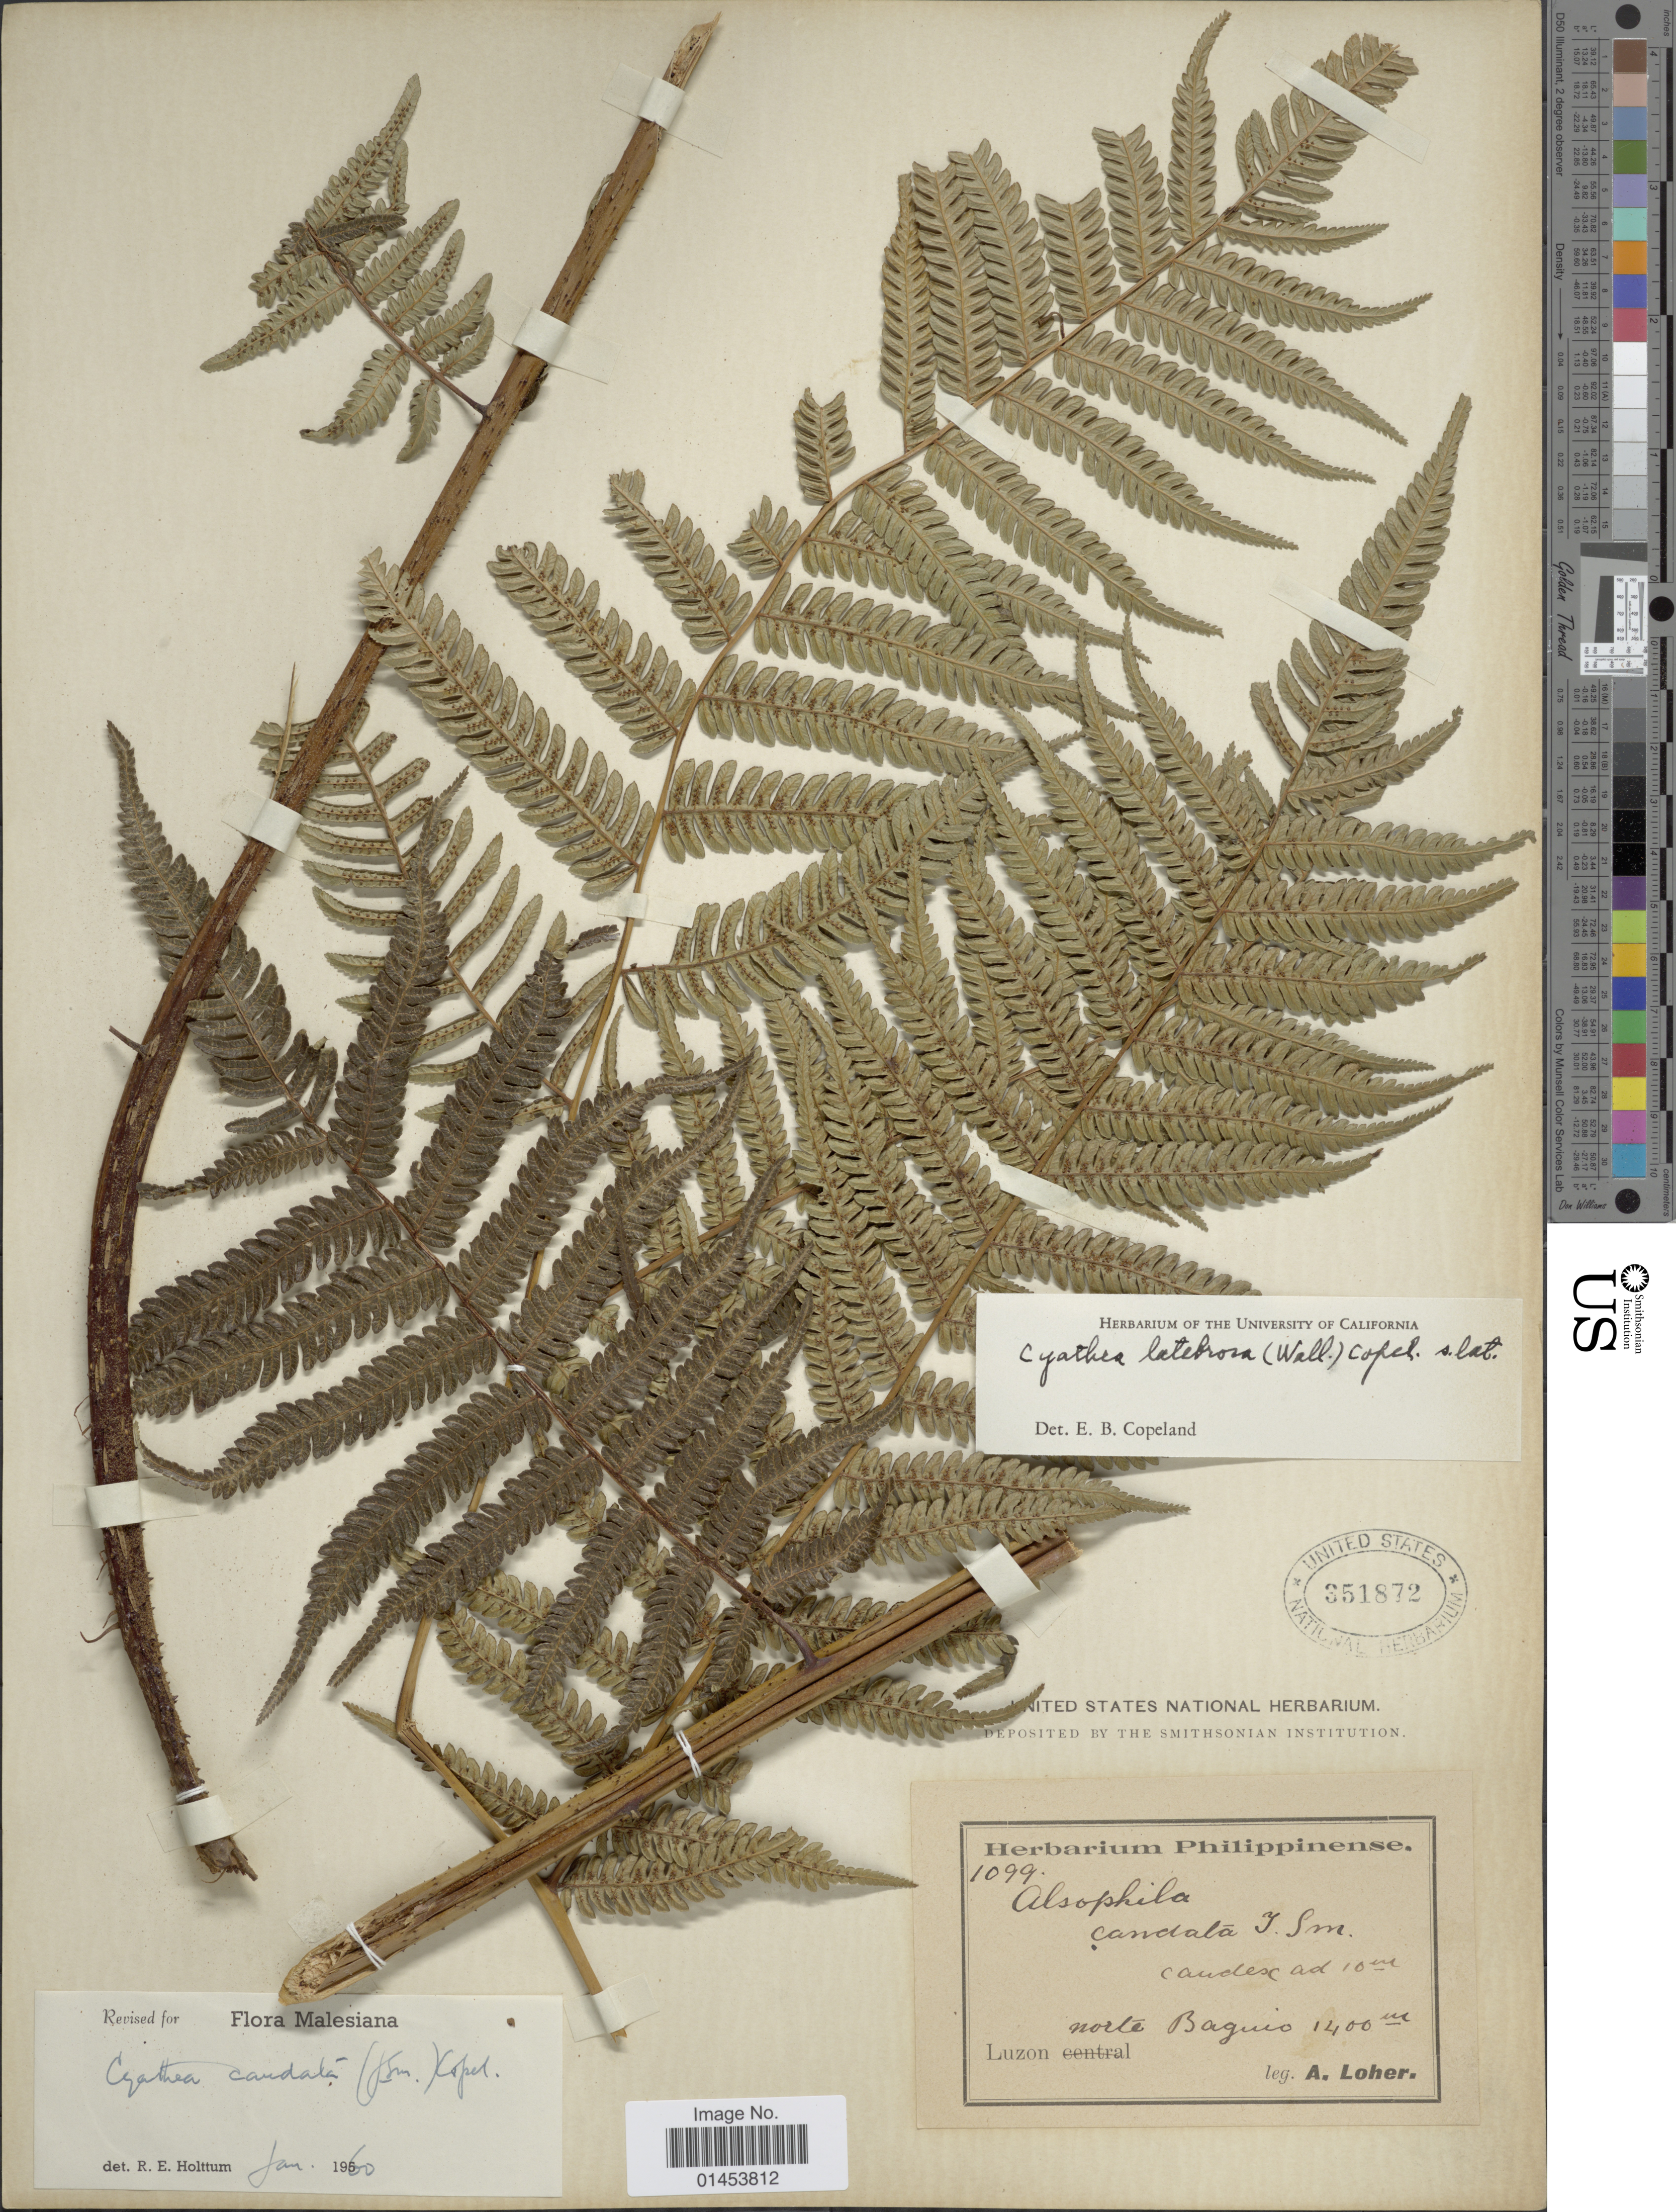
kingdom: Plantae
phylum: Tracheophyta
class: Polypodiopsida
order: Cyatheales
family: Cyatheaceae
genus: Cyathea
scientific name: Cyathea caudata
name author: (Hook.) Copel.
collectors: A. Loher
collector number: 1099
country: Philippines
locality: Norte Baguio, Luzon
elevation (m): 1400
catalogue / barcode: US 351872